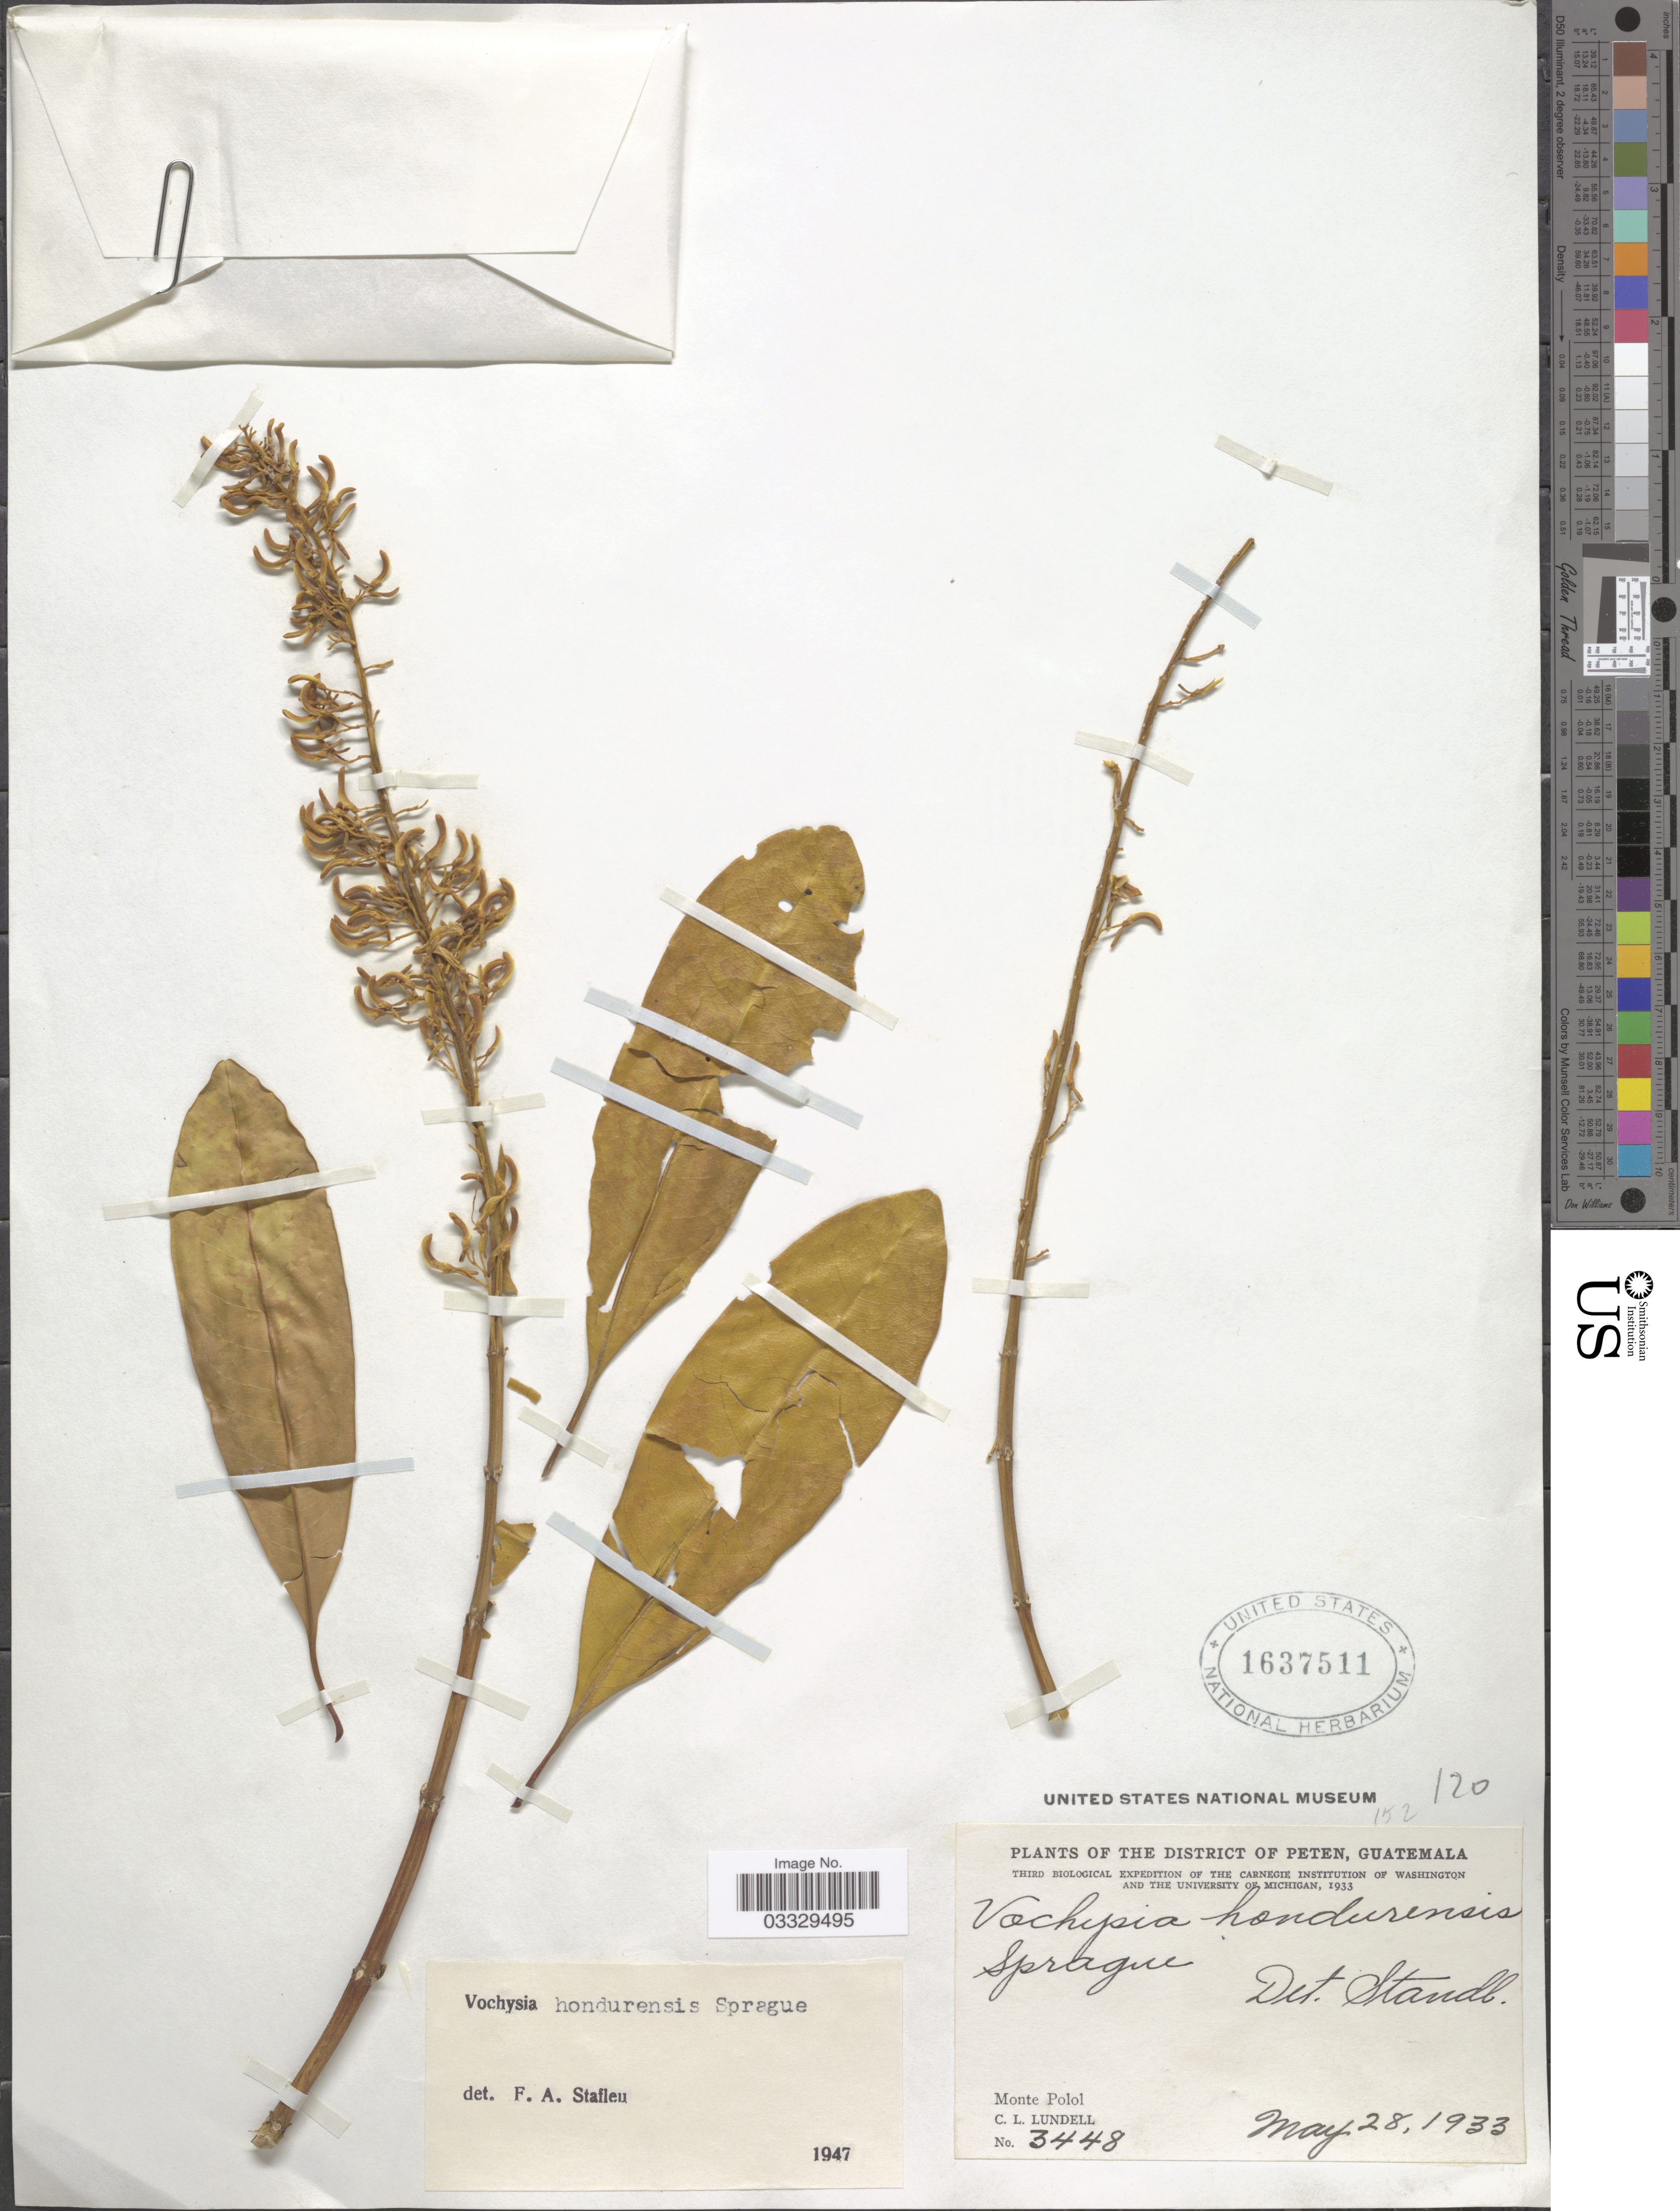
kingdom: Plantae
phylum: Tracheophyta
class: Magnoliopsida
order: Myrtales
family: Vochysiaceae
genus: Vochysia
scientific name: Vochysia hondurensis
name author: Sprague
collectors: C. L. Lundell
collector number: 3448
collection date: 1933-05-28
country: Guatemala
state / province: El Petén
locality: The District of Peten. Monte Polol.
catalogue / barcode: US 1637511